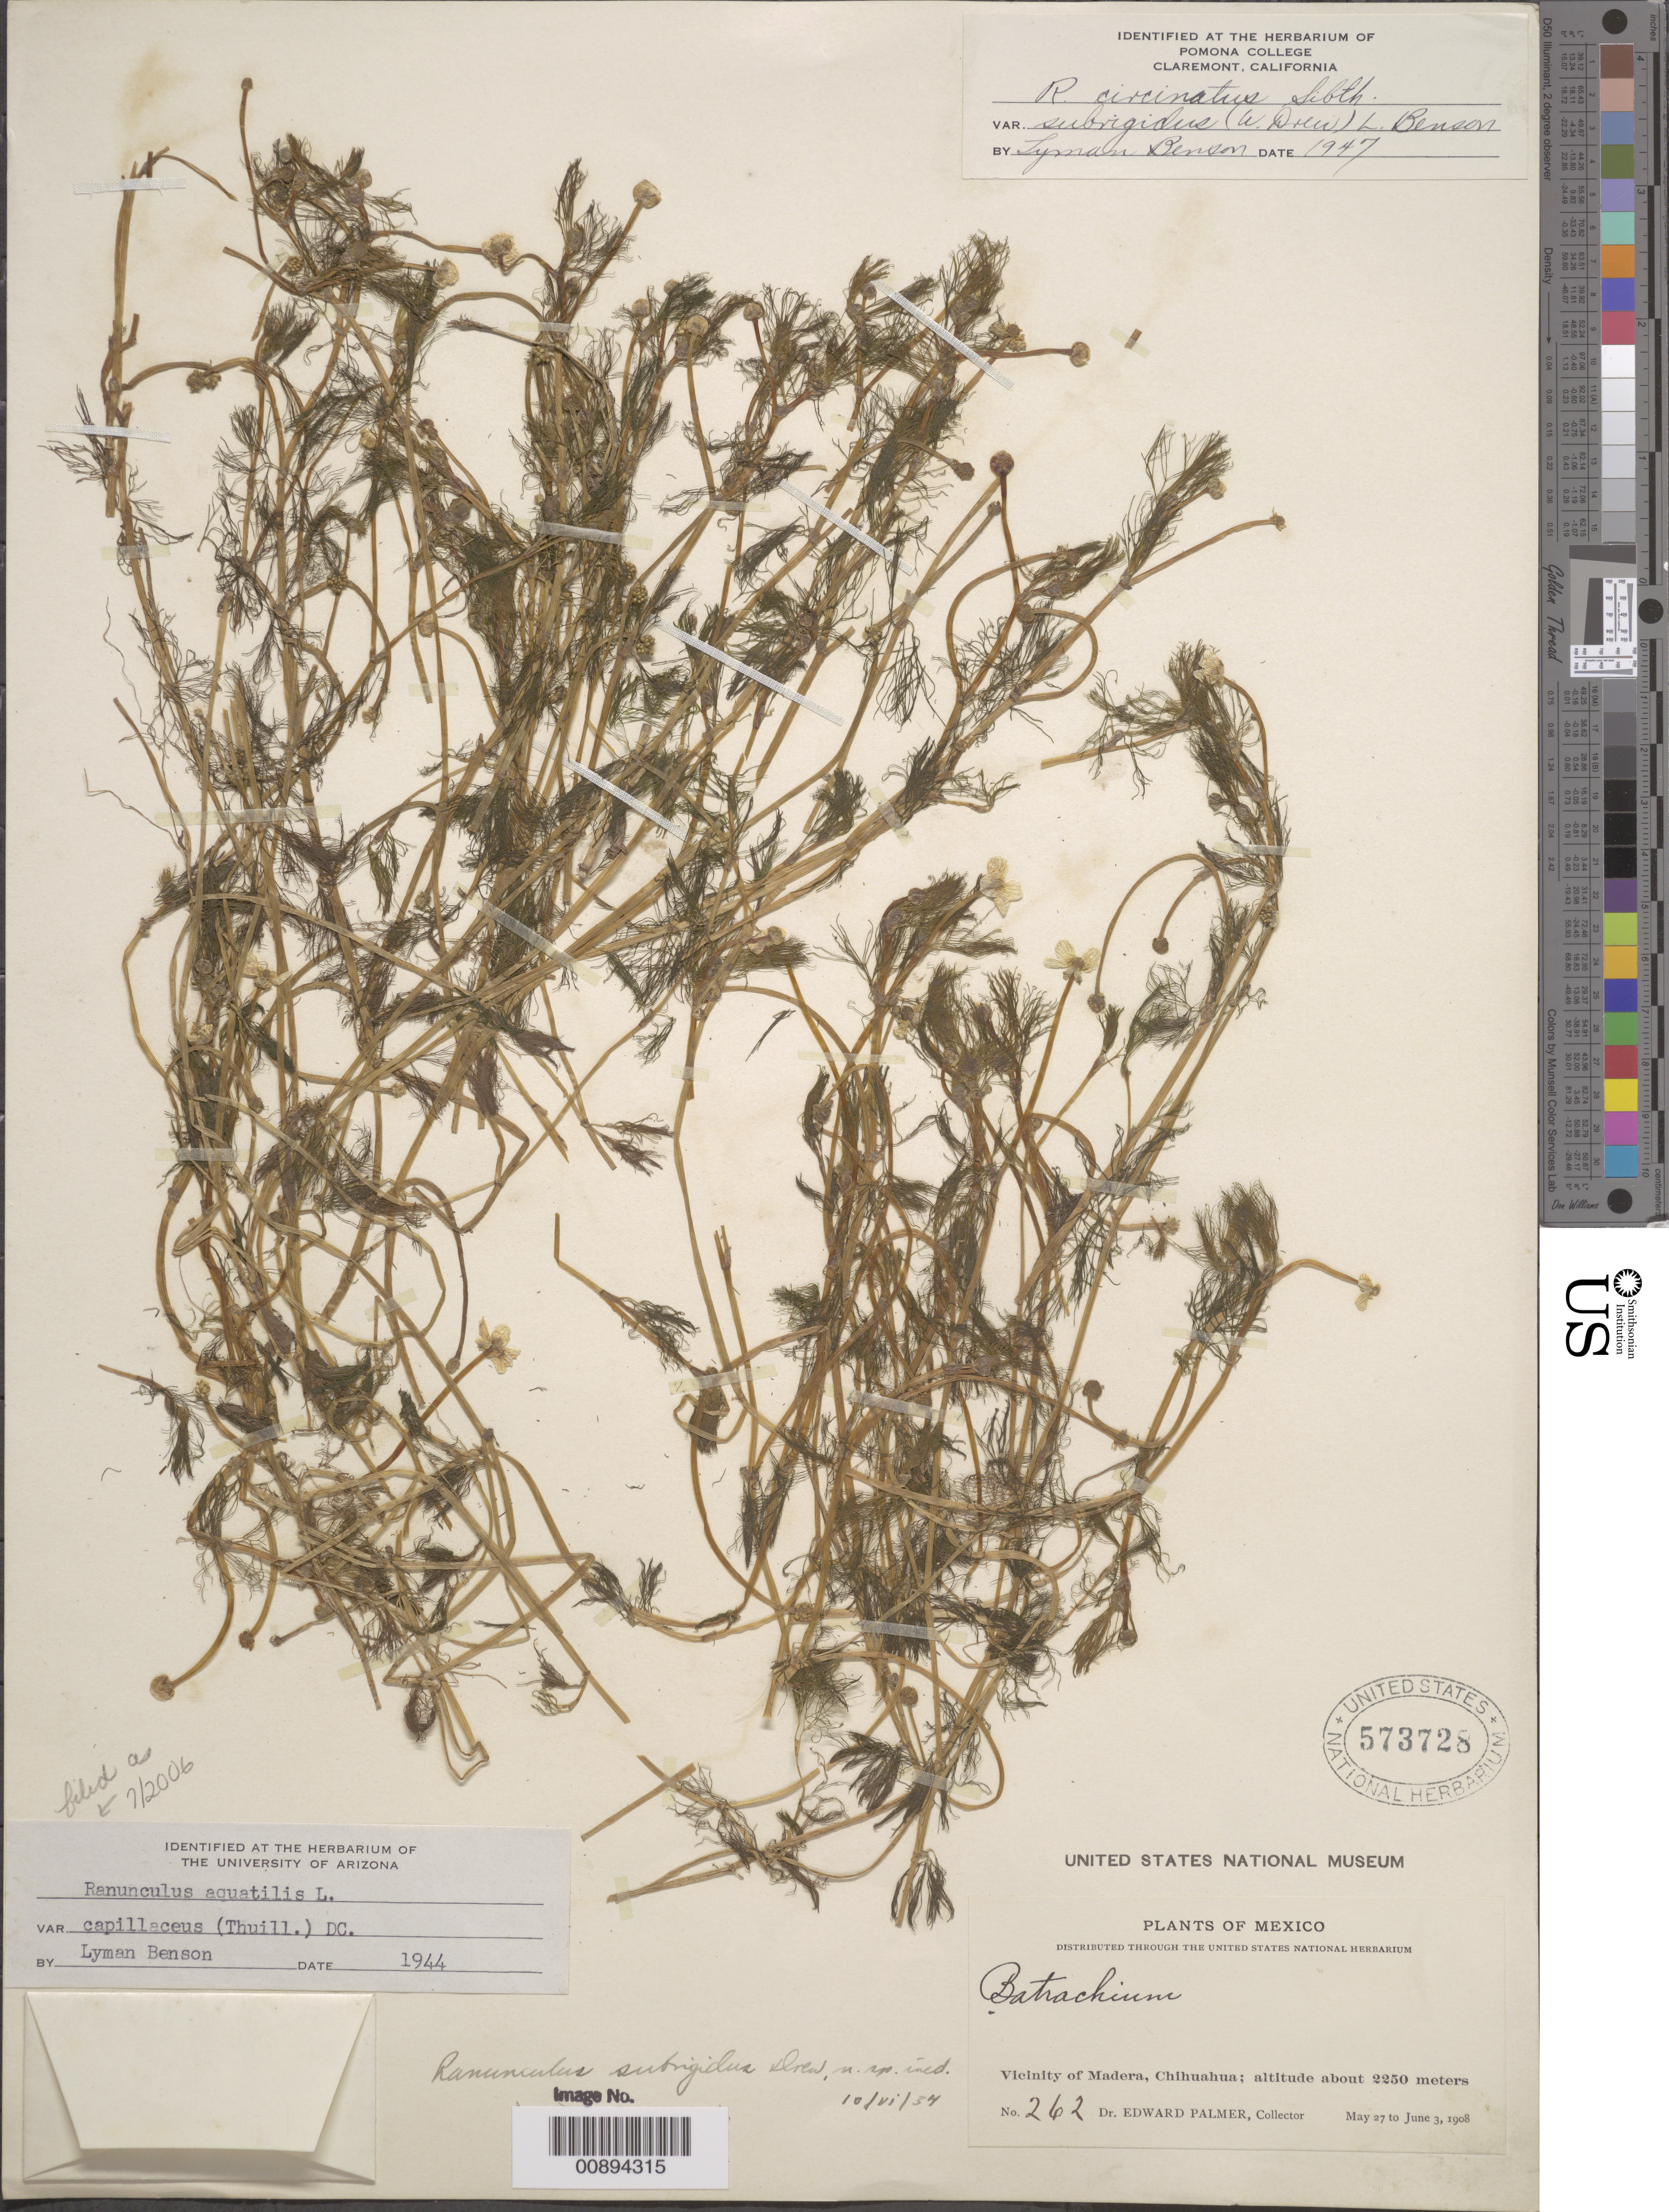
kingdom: Plantae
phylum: Tracheophyta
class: Magnoliopsida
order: Ranunculales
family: Ranunculaceae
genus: Ranunculus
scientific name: Ranunculus aquatilis var. capillaceus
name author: (Thuill.) DC.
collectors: E. Palmer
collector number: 262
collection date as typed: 27 May 1908 to 03 Jun 1908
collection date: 1908-05-27/1908-06-03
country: Mexico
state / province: Chihuahua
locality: Vicinity of Madera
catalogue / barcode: US 573728